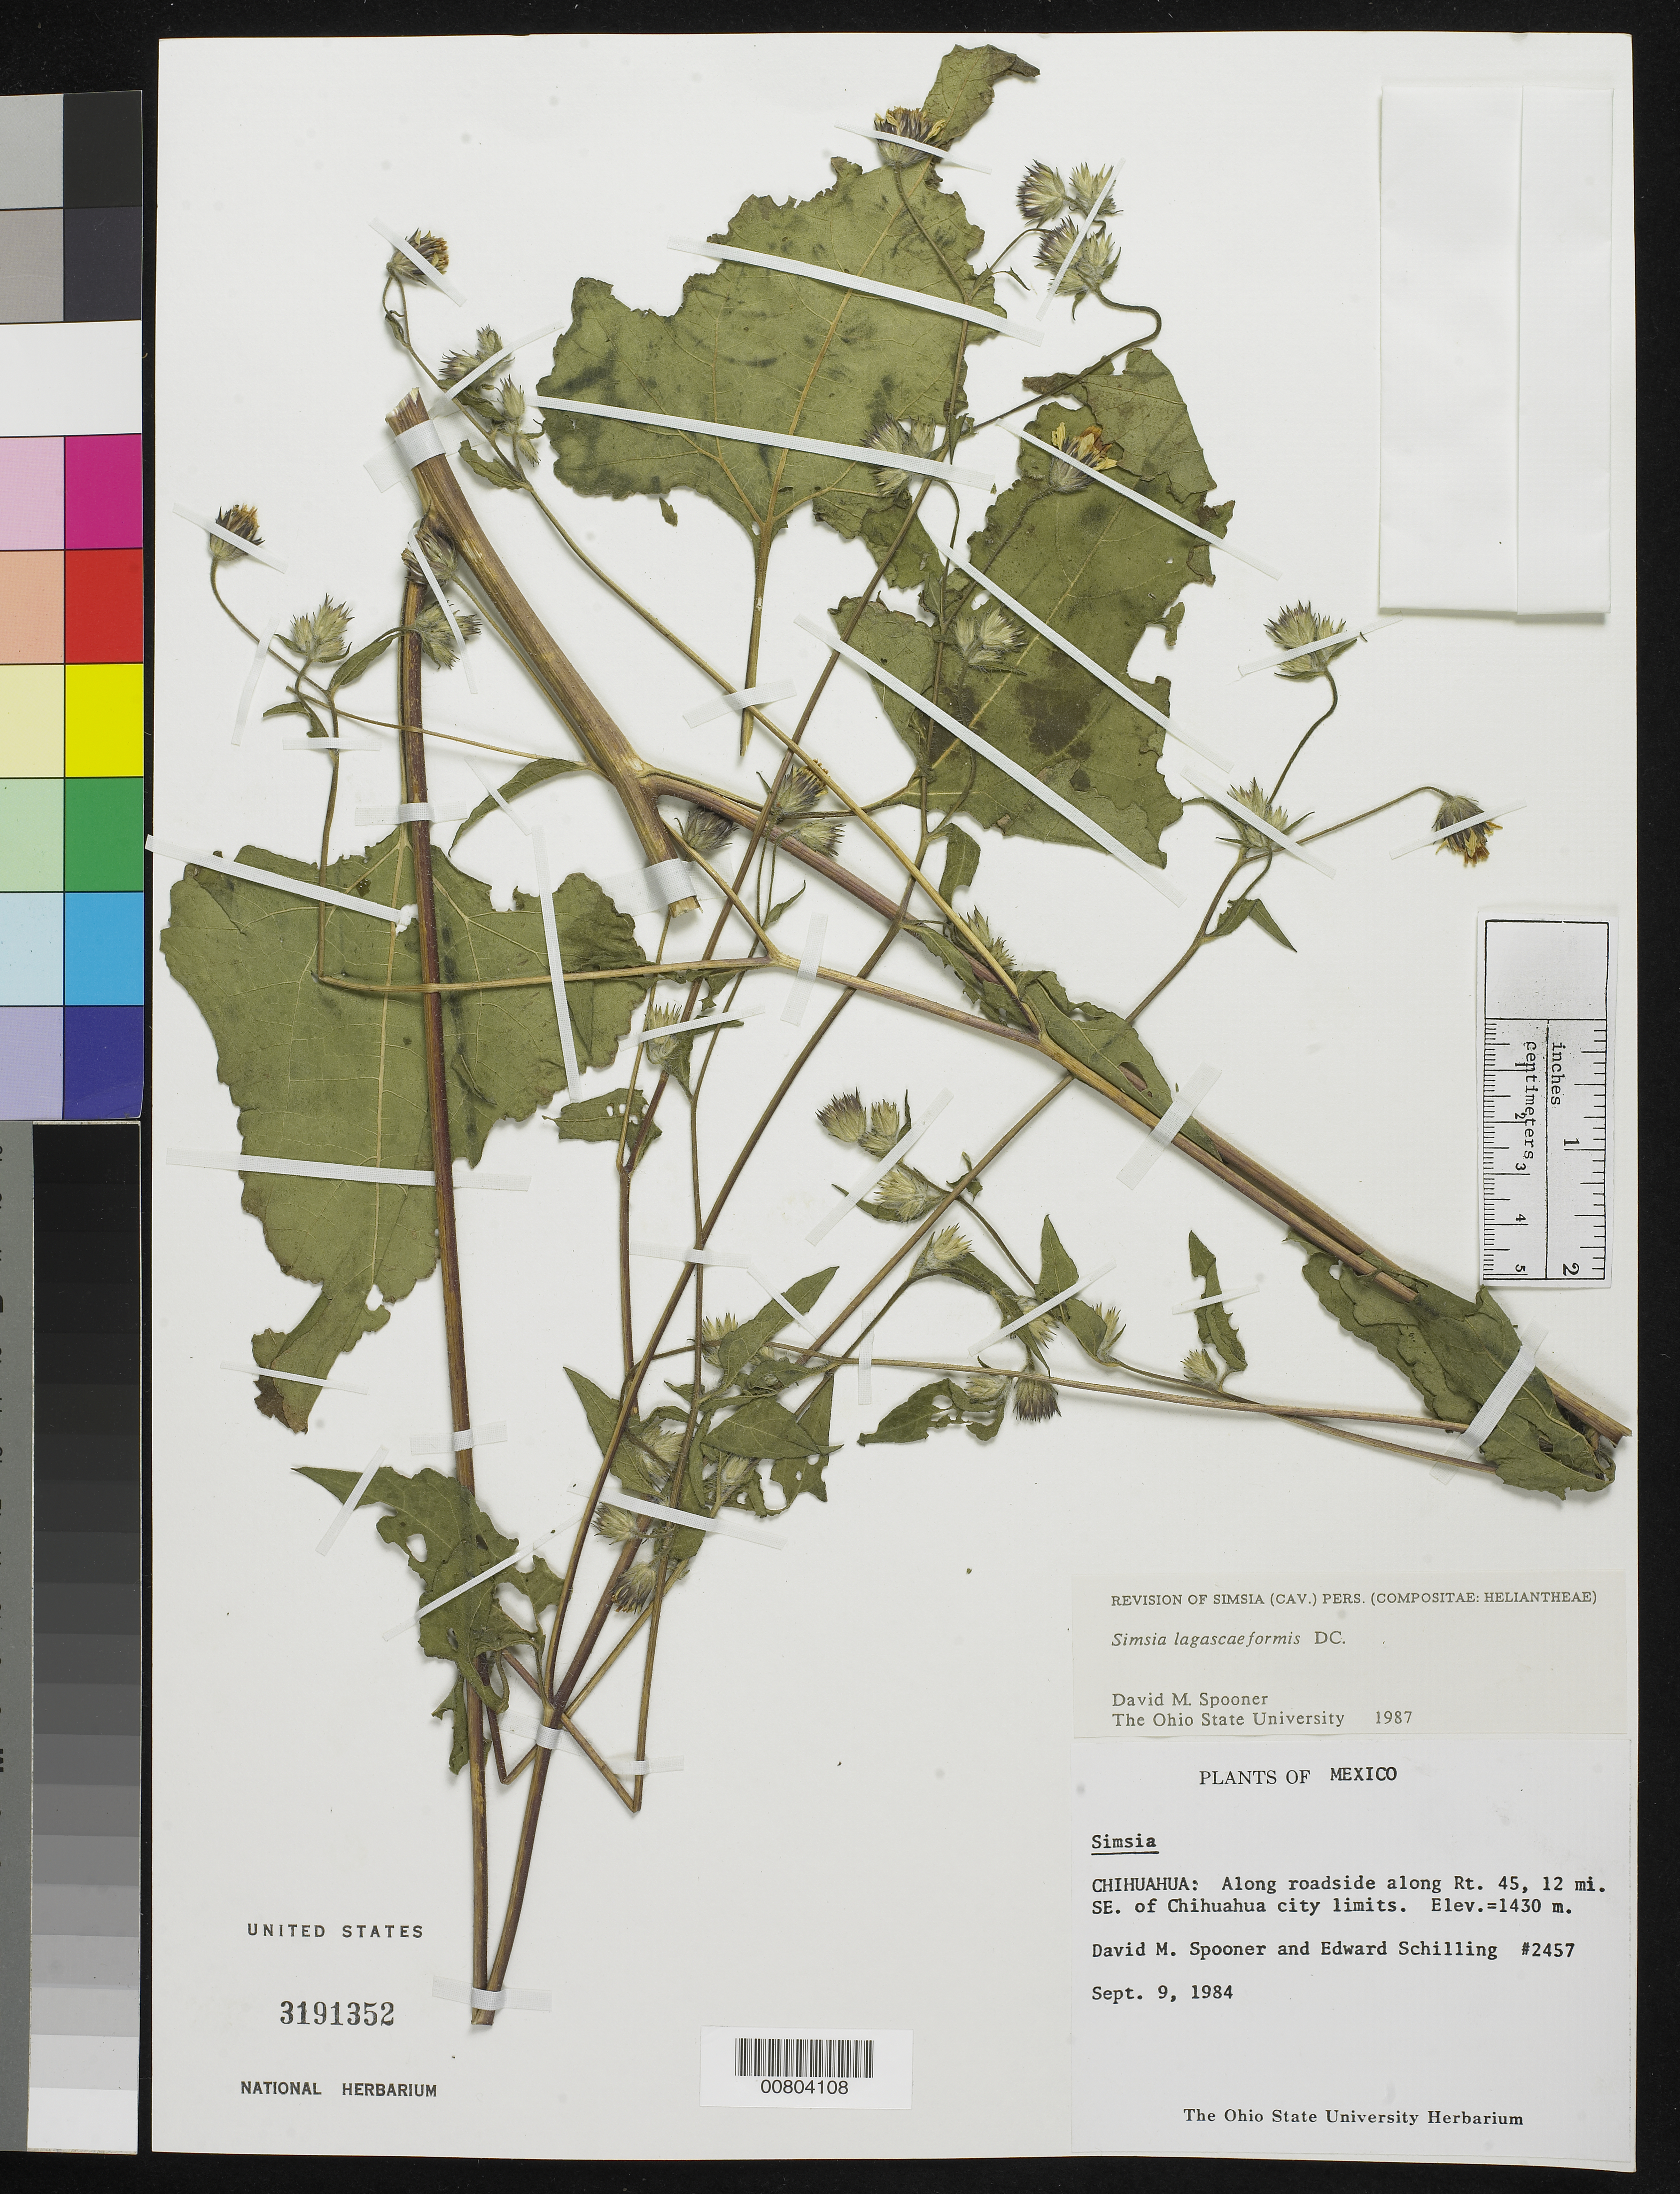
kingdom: Plantae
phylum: Tracheophyta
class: Magnoliopsida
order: Asterales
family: Asteraceae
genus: Simsia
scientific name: Simsia lagasceiformis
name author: DC.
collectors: D. Spooner & Schilling, --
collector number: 2457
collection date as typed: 09 Sep 1984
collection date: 1984-09-09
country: Mexico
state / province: Chihuahua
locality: Along roadside Rt. 45, 12 mi SE of Chihuahua city limits.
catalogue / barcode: US 3191352